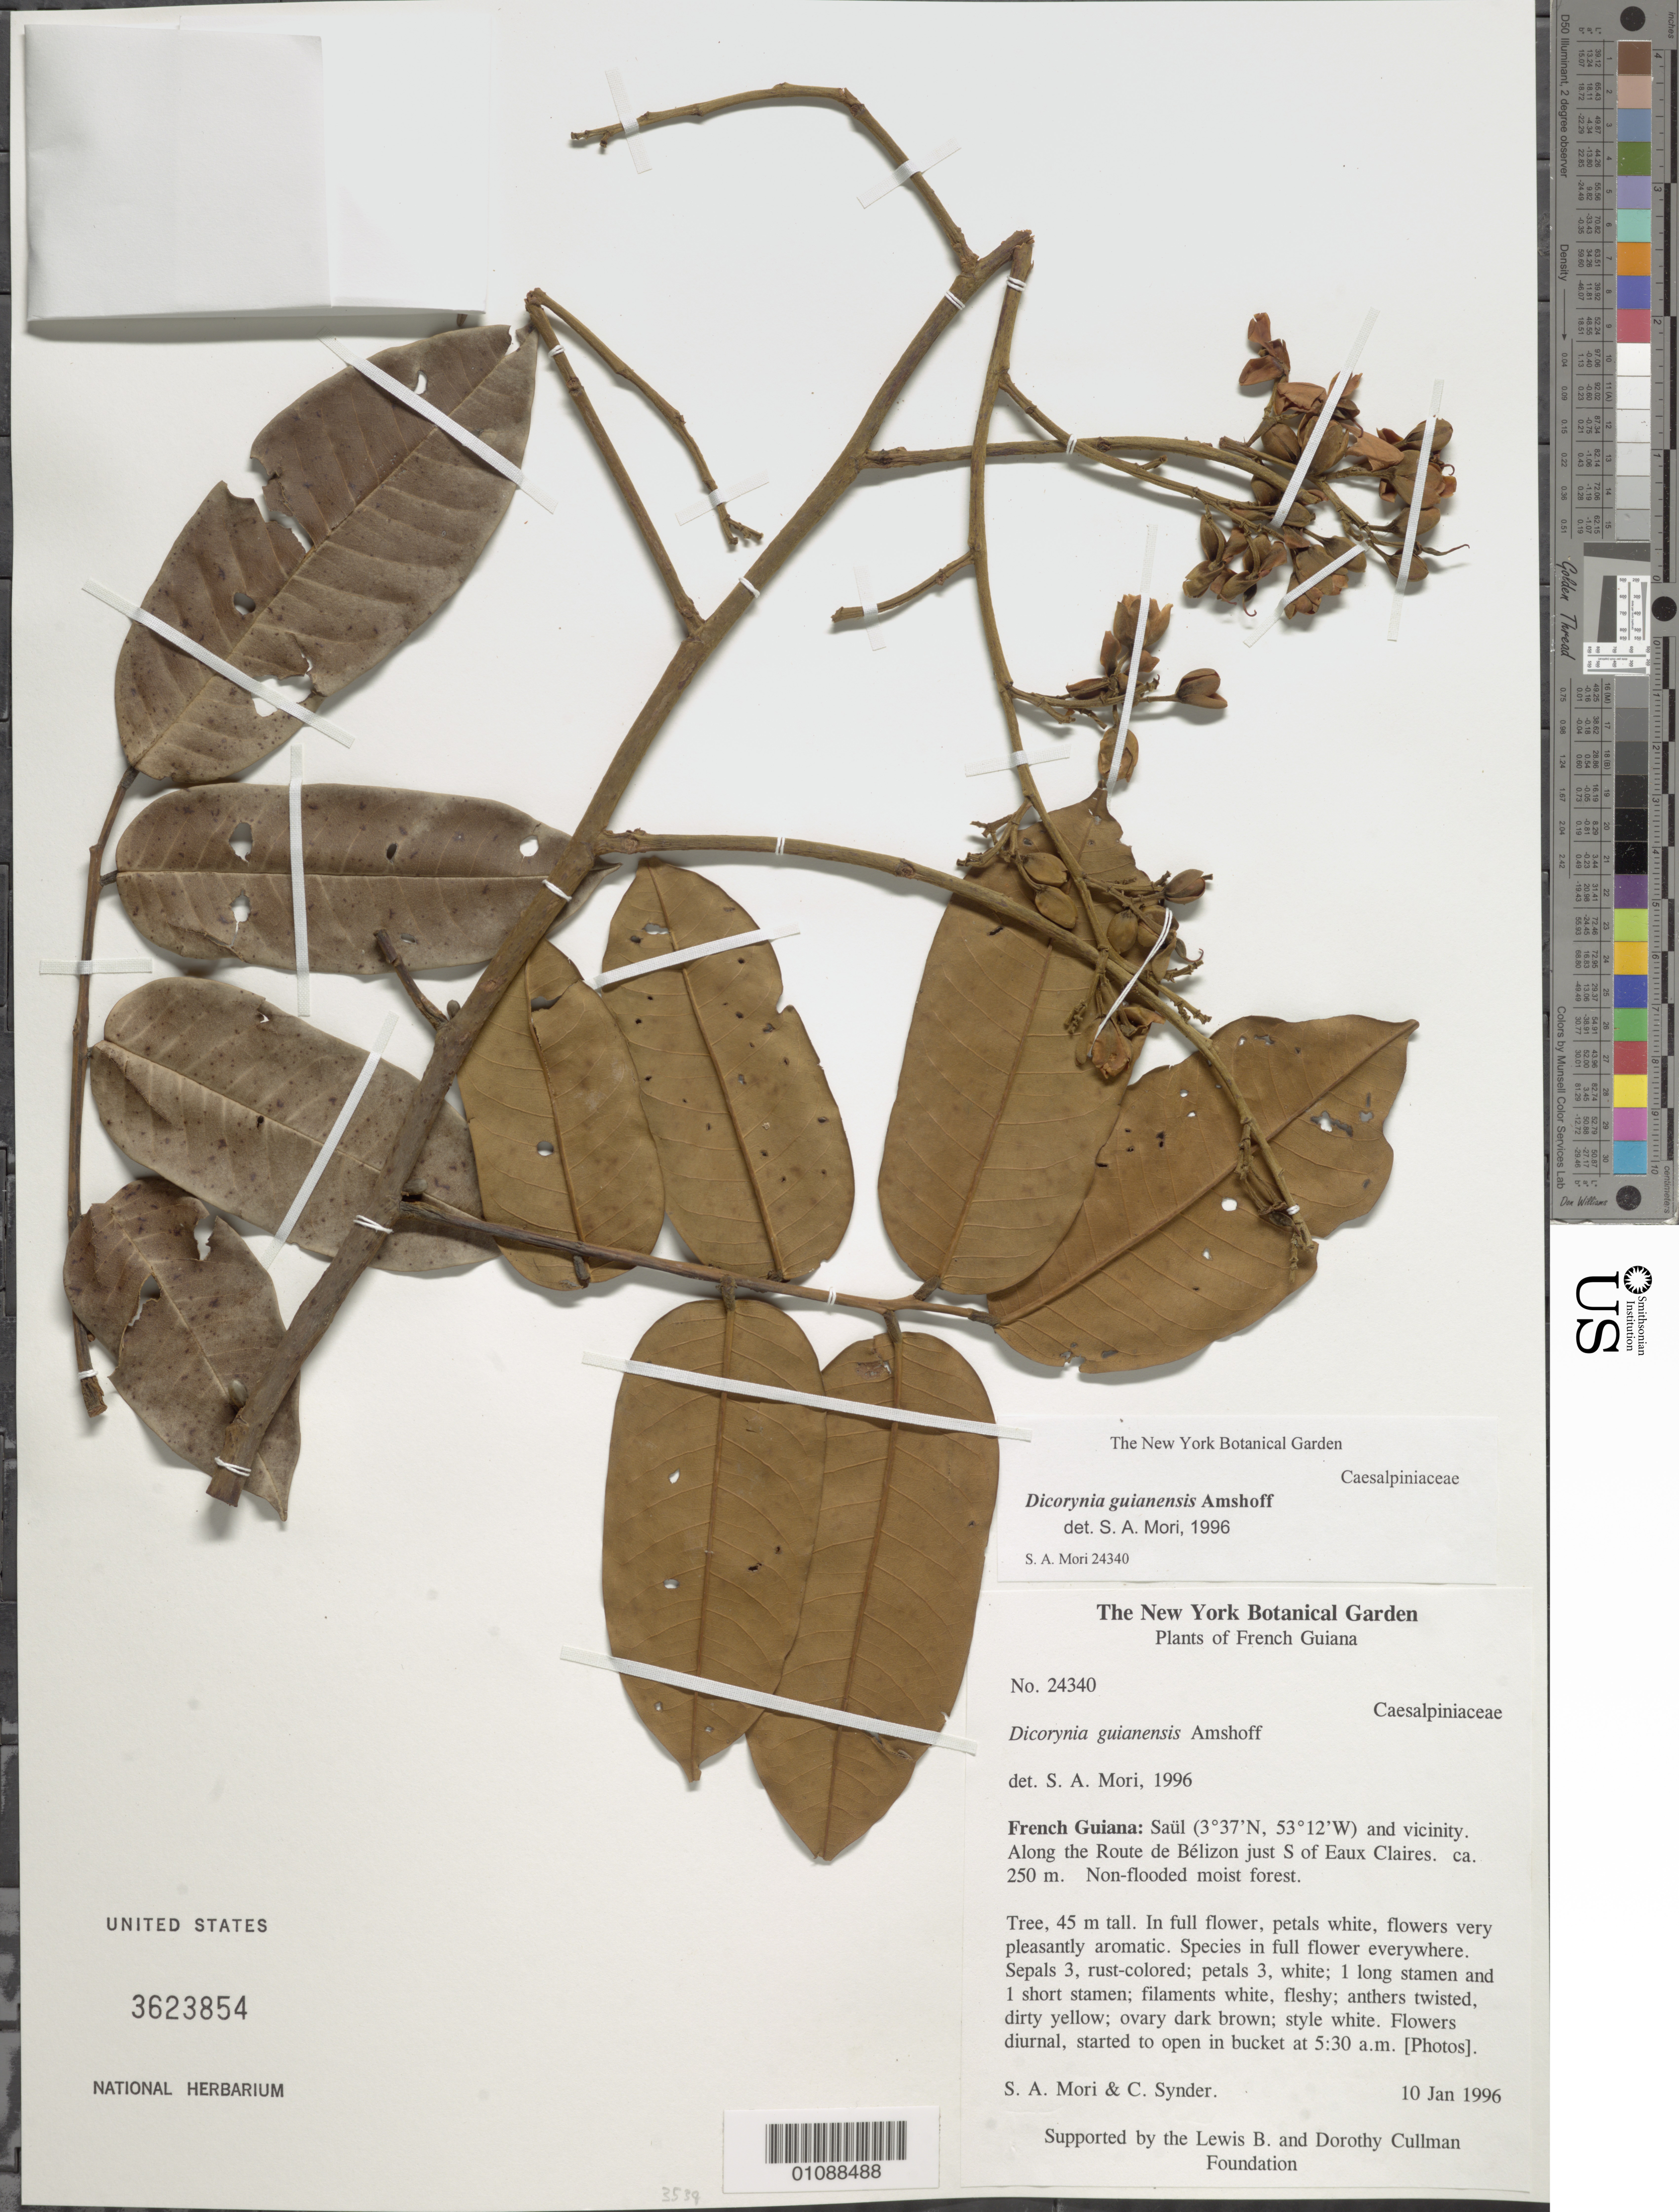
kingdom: Plantae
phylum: Tracheophyta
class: Magnoliopsida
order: Fabales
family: Fabaceae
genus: Dicorynia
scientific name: Dicorynia guianensis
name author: Amshoff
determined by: Mori, Scott A.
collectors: S. Mori, A. Pepper & C. Snyder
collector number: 24340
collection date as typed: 10-Jan-96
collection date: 1996-01-10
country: French Guiana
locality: Saül and vic., Route de Bélizon, just S of Eaux Claires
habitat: Non-flooded moist forest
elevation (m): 250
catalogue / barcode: US 3623854